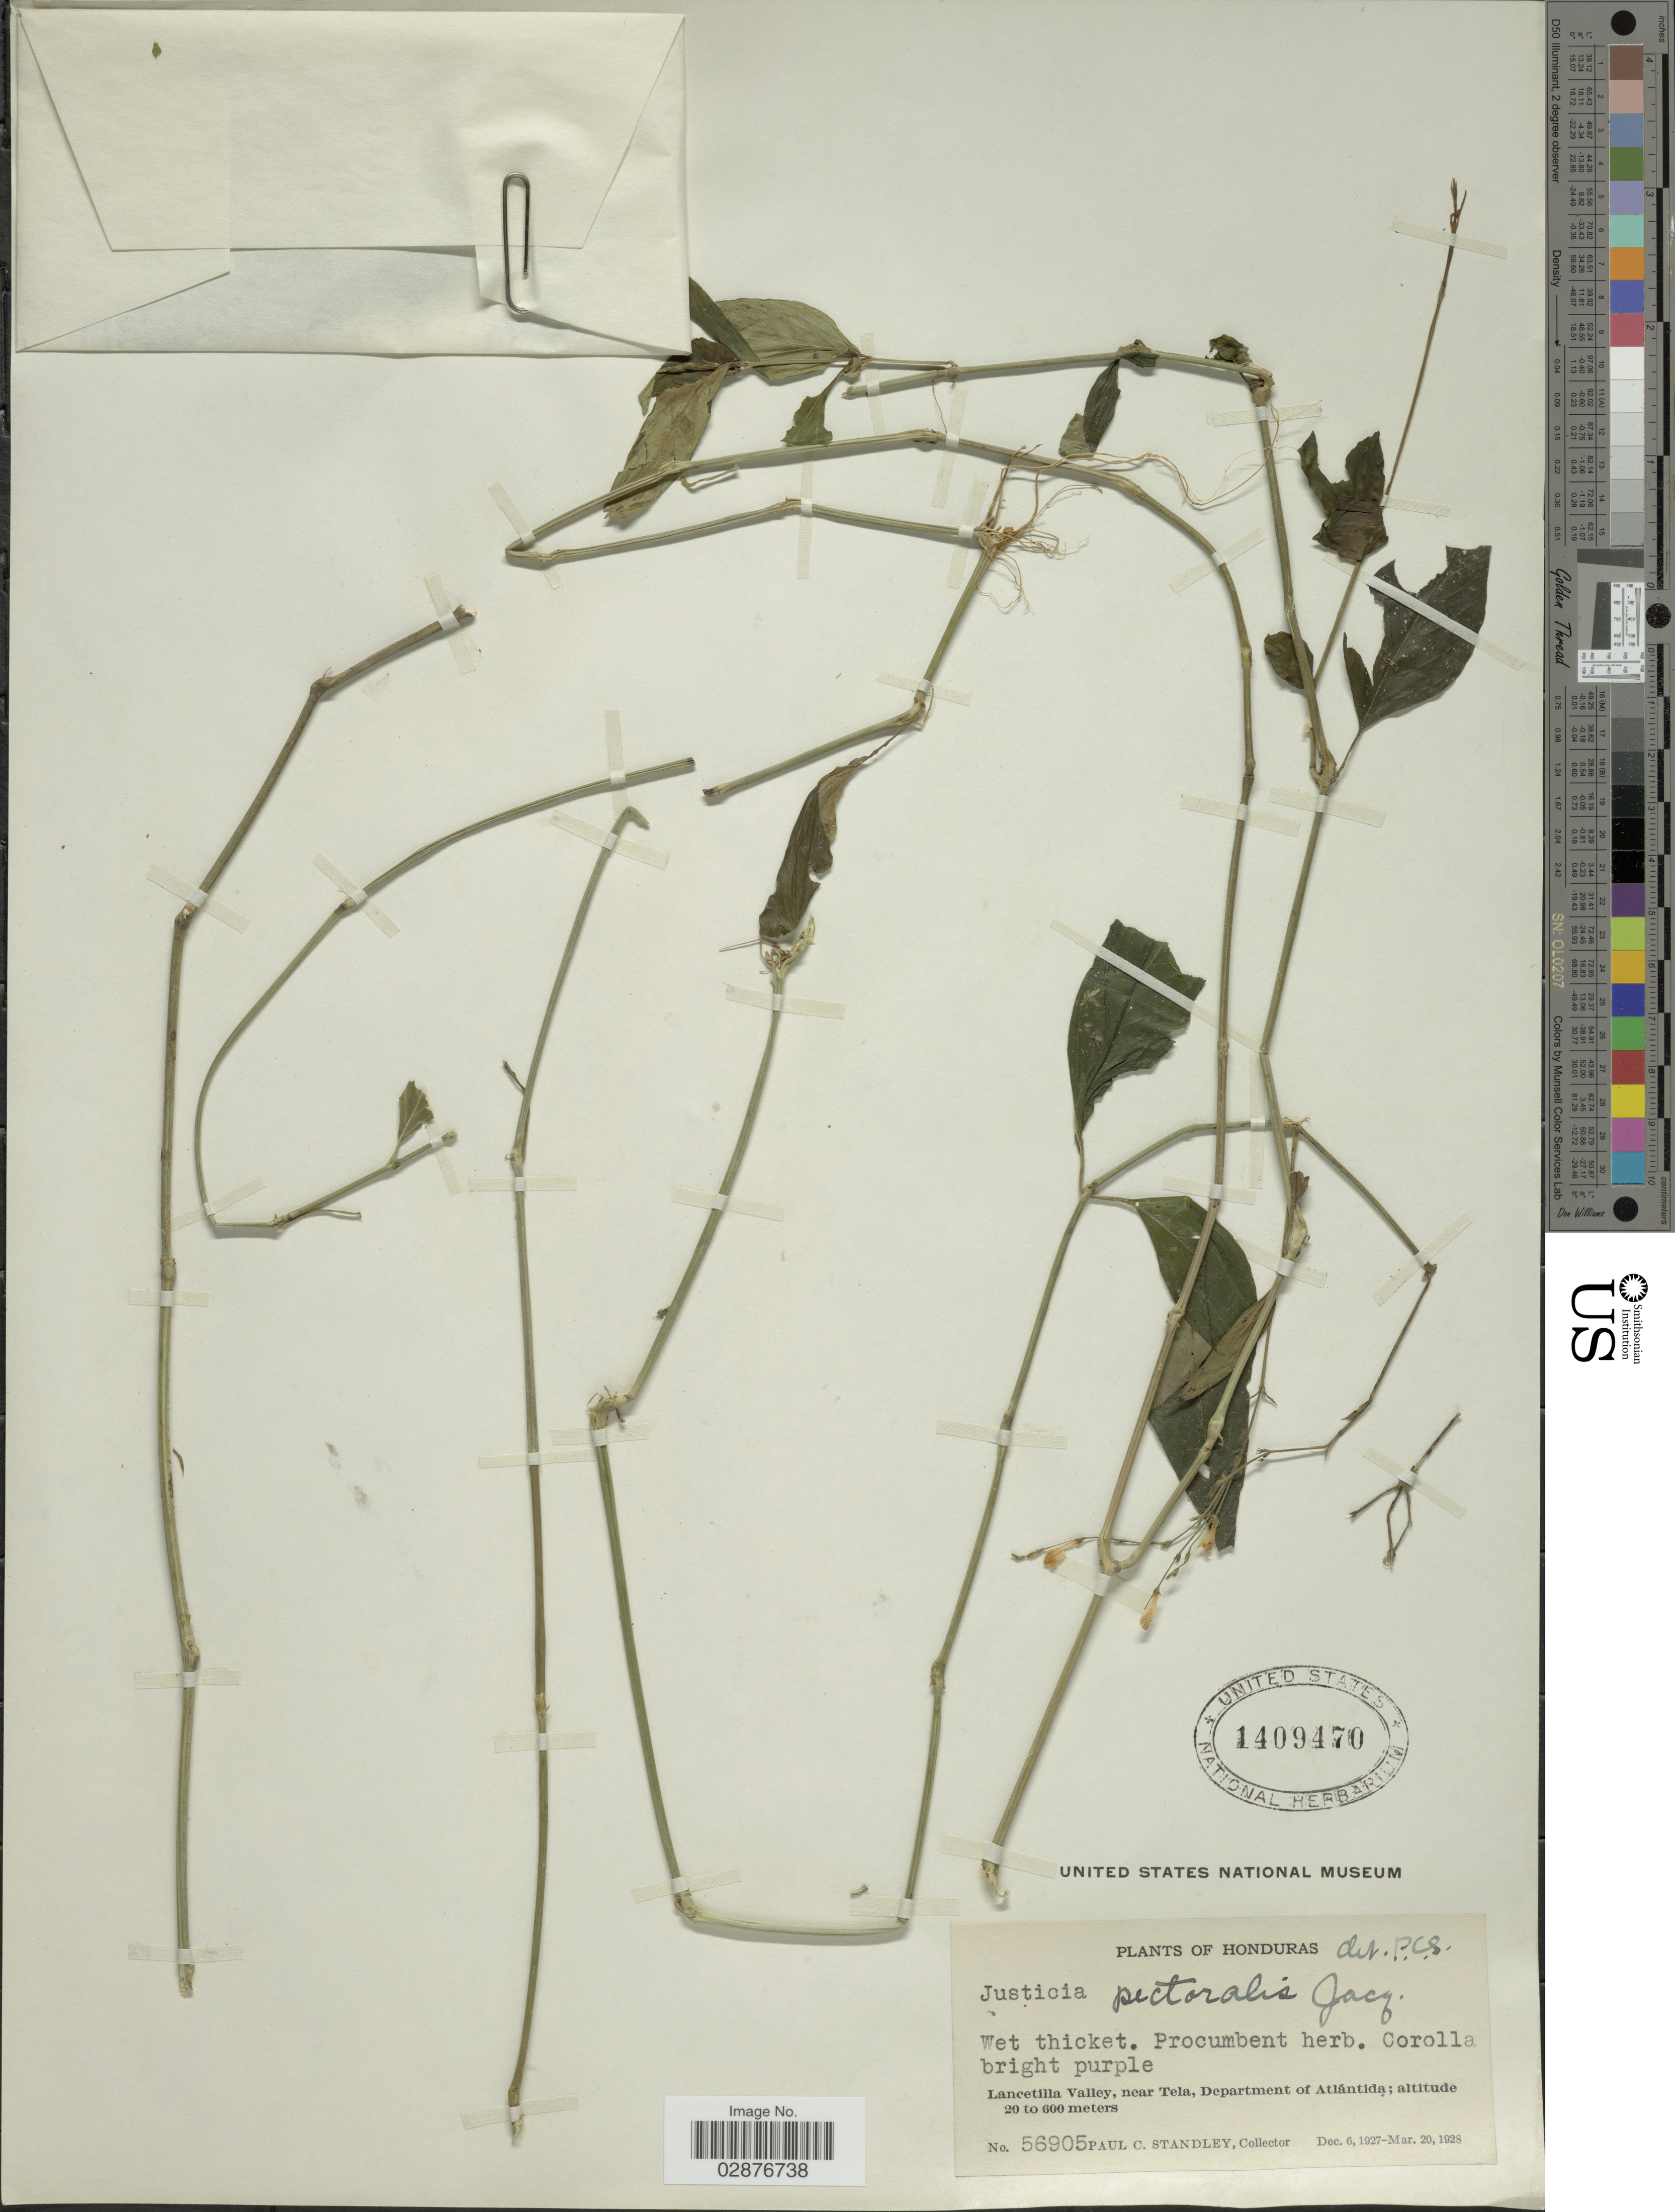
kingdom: Plantae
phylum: Tracheophyta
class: Magnoliopsida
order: Lamiales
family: Acanthaceae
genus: Justicia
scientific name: Justicia pectoralis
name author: Jacq.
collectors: P. C. Standley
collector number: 56905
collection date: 1927-12-06/1928-03-20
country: Honduras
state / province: Atlántida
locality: Lancetilla Valley, near Tela, Department of Atlántida.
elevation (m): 20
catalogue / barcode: US 1409470